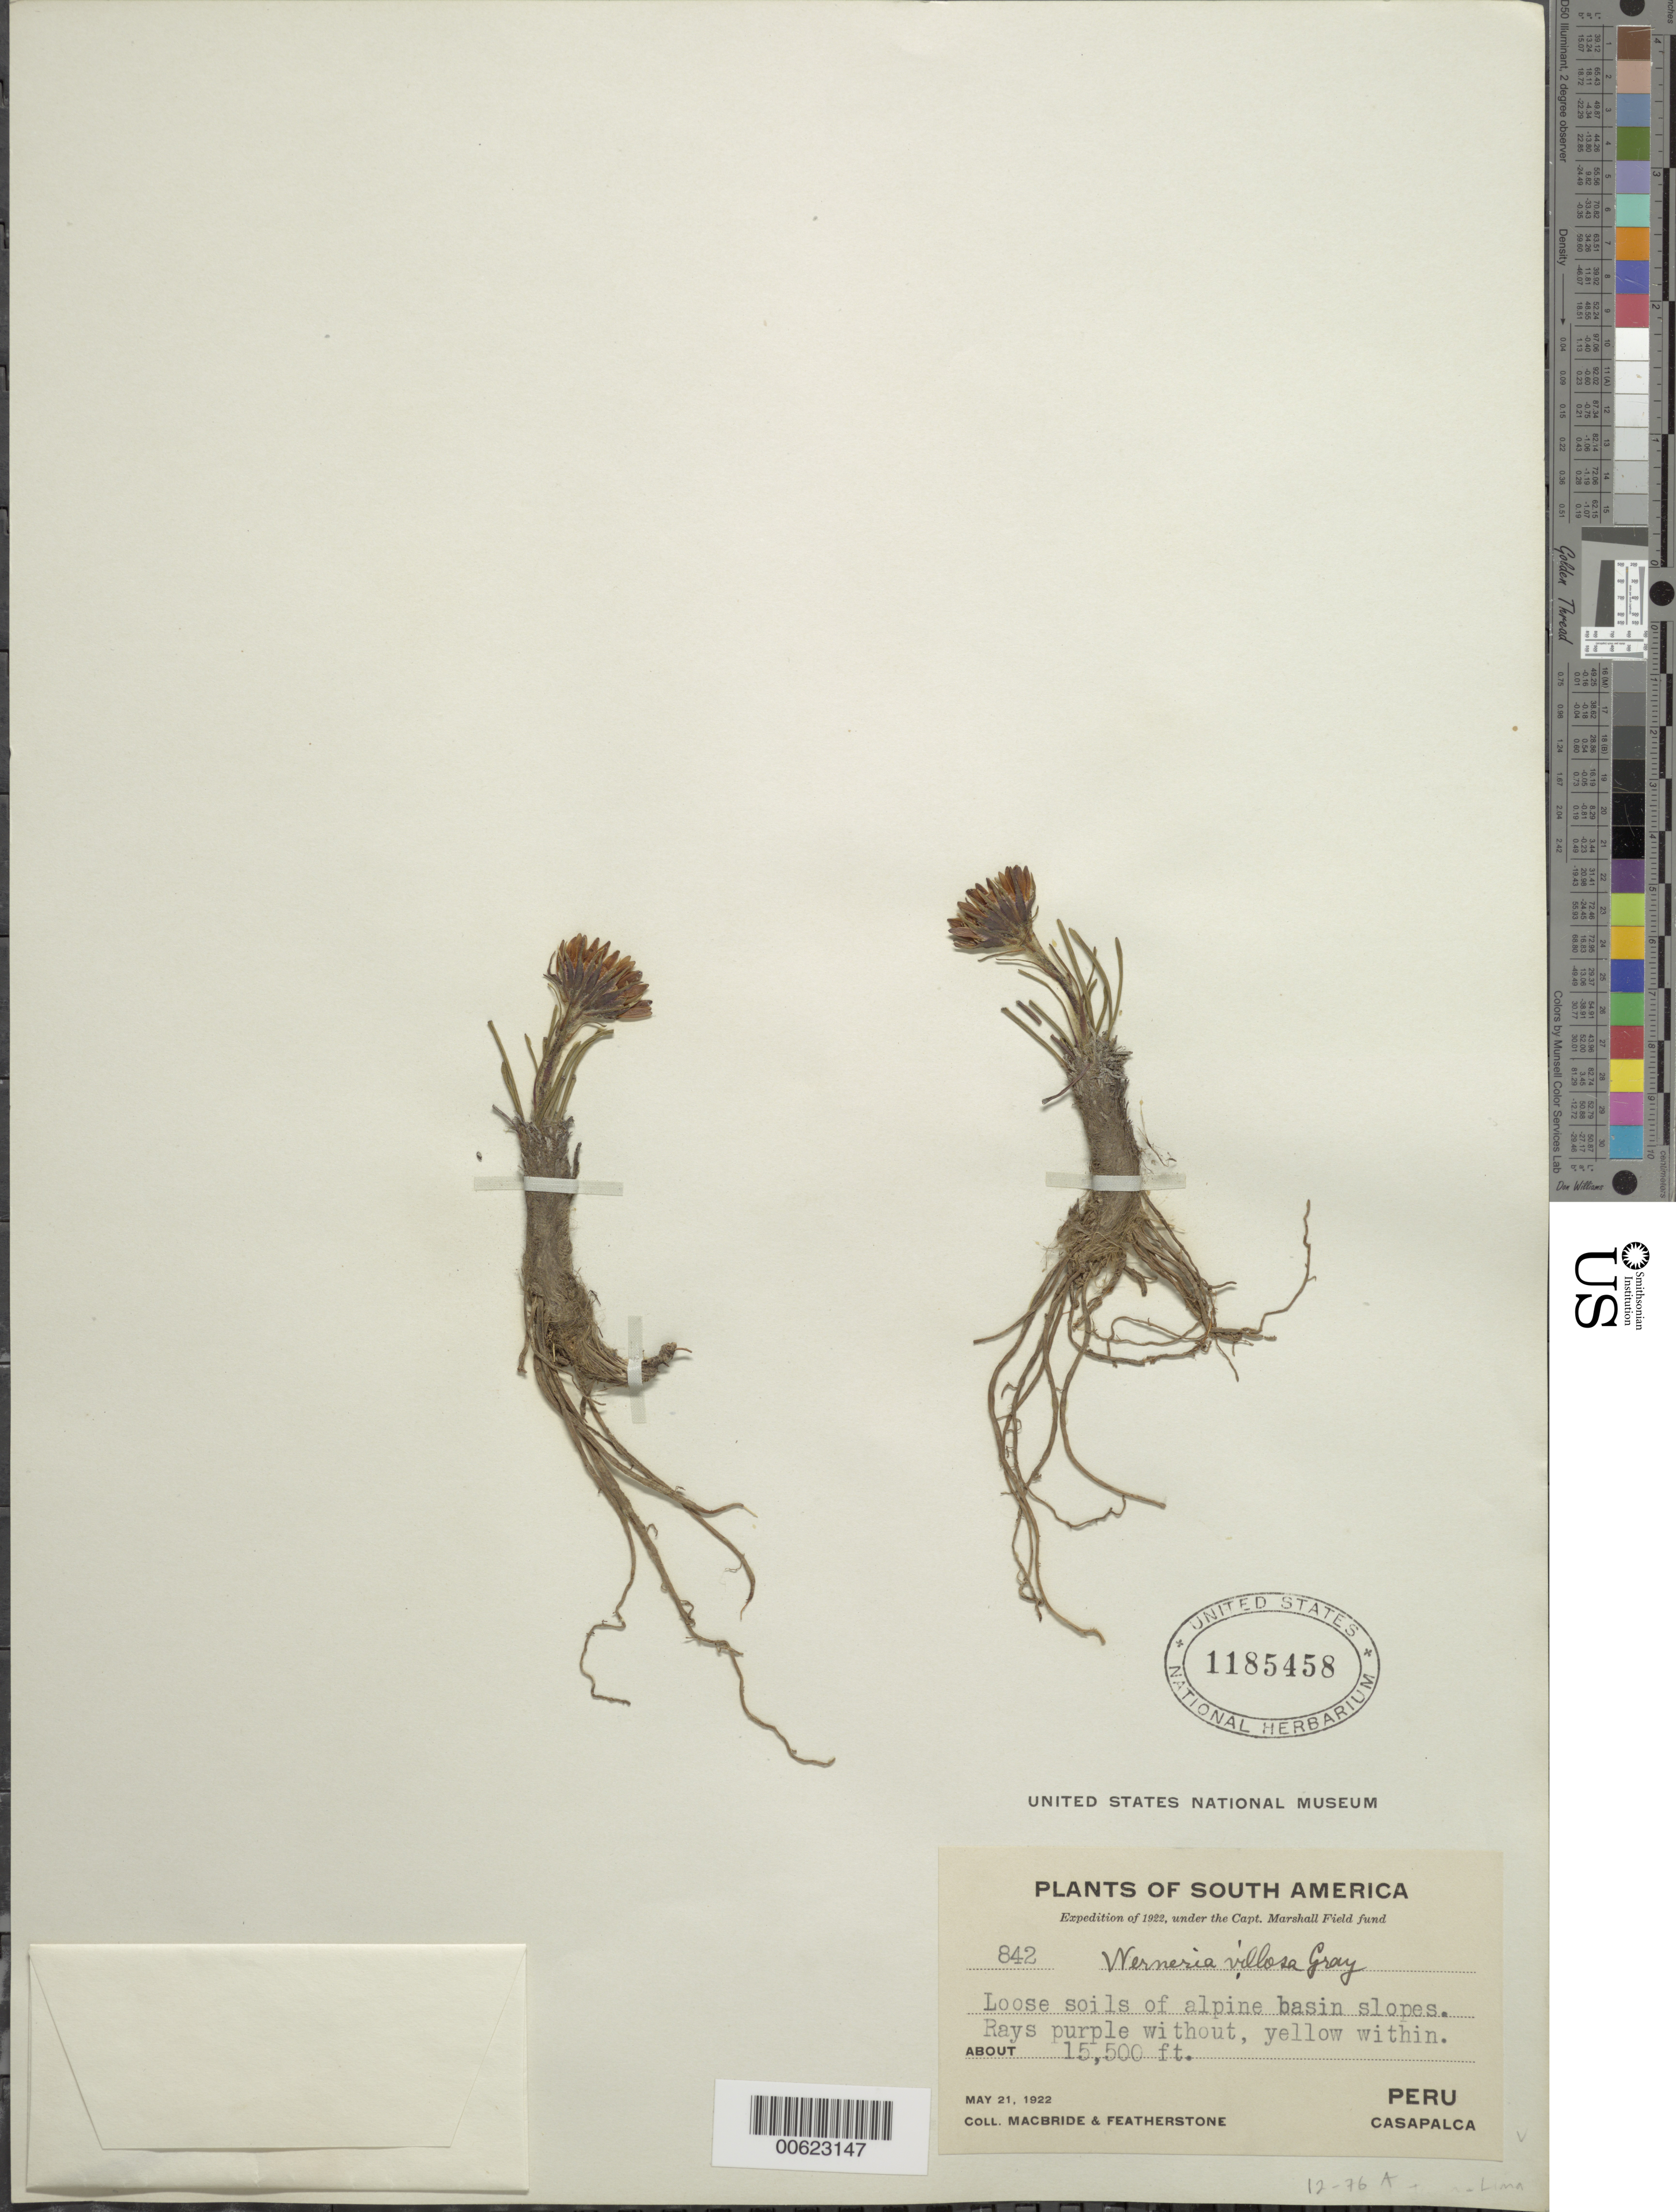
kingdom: Plantae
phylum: Tracheophyta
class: Magnoliopsida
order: Asterales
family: Asteraceae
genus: Werneria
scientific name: Werneria villosa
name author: A. Gray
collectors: J. F. Macbride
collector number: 842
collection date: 1922-05-21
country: Peru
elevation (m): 4724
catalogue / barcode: US 1185458